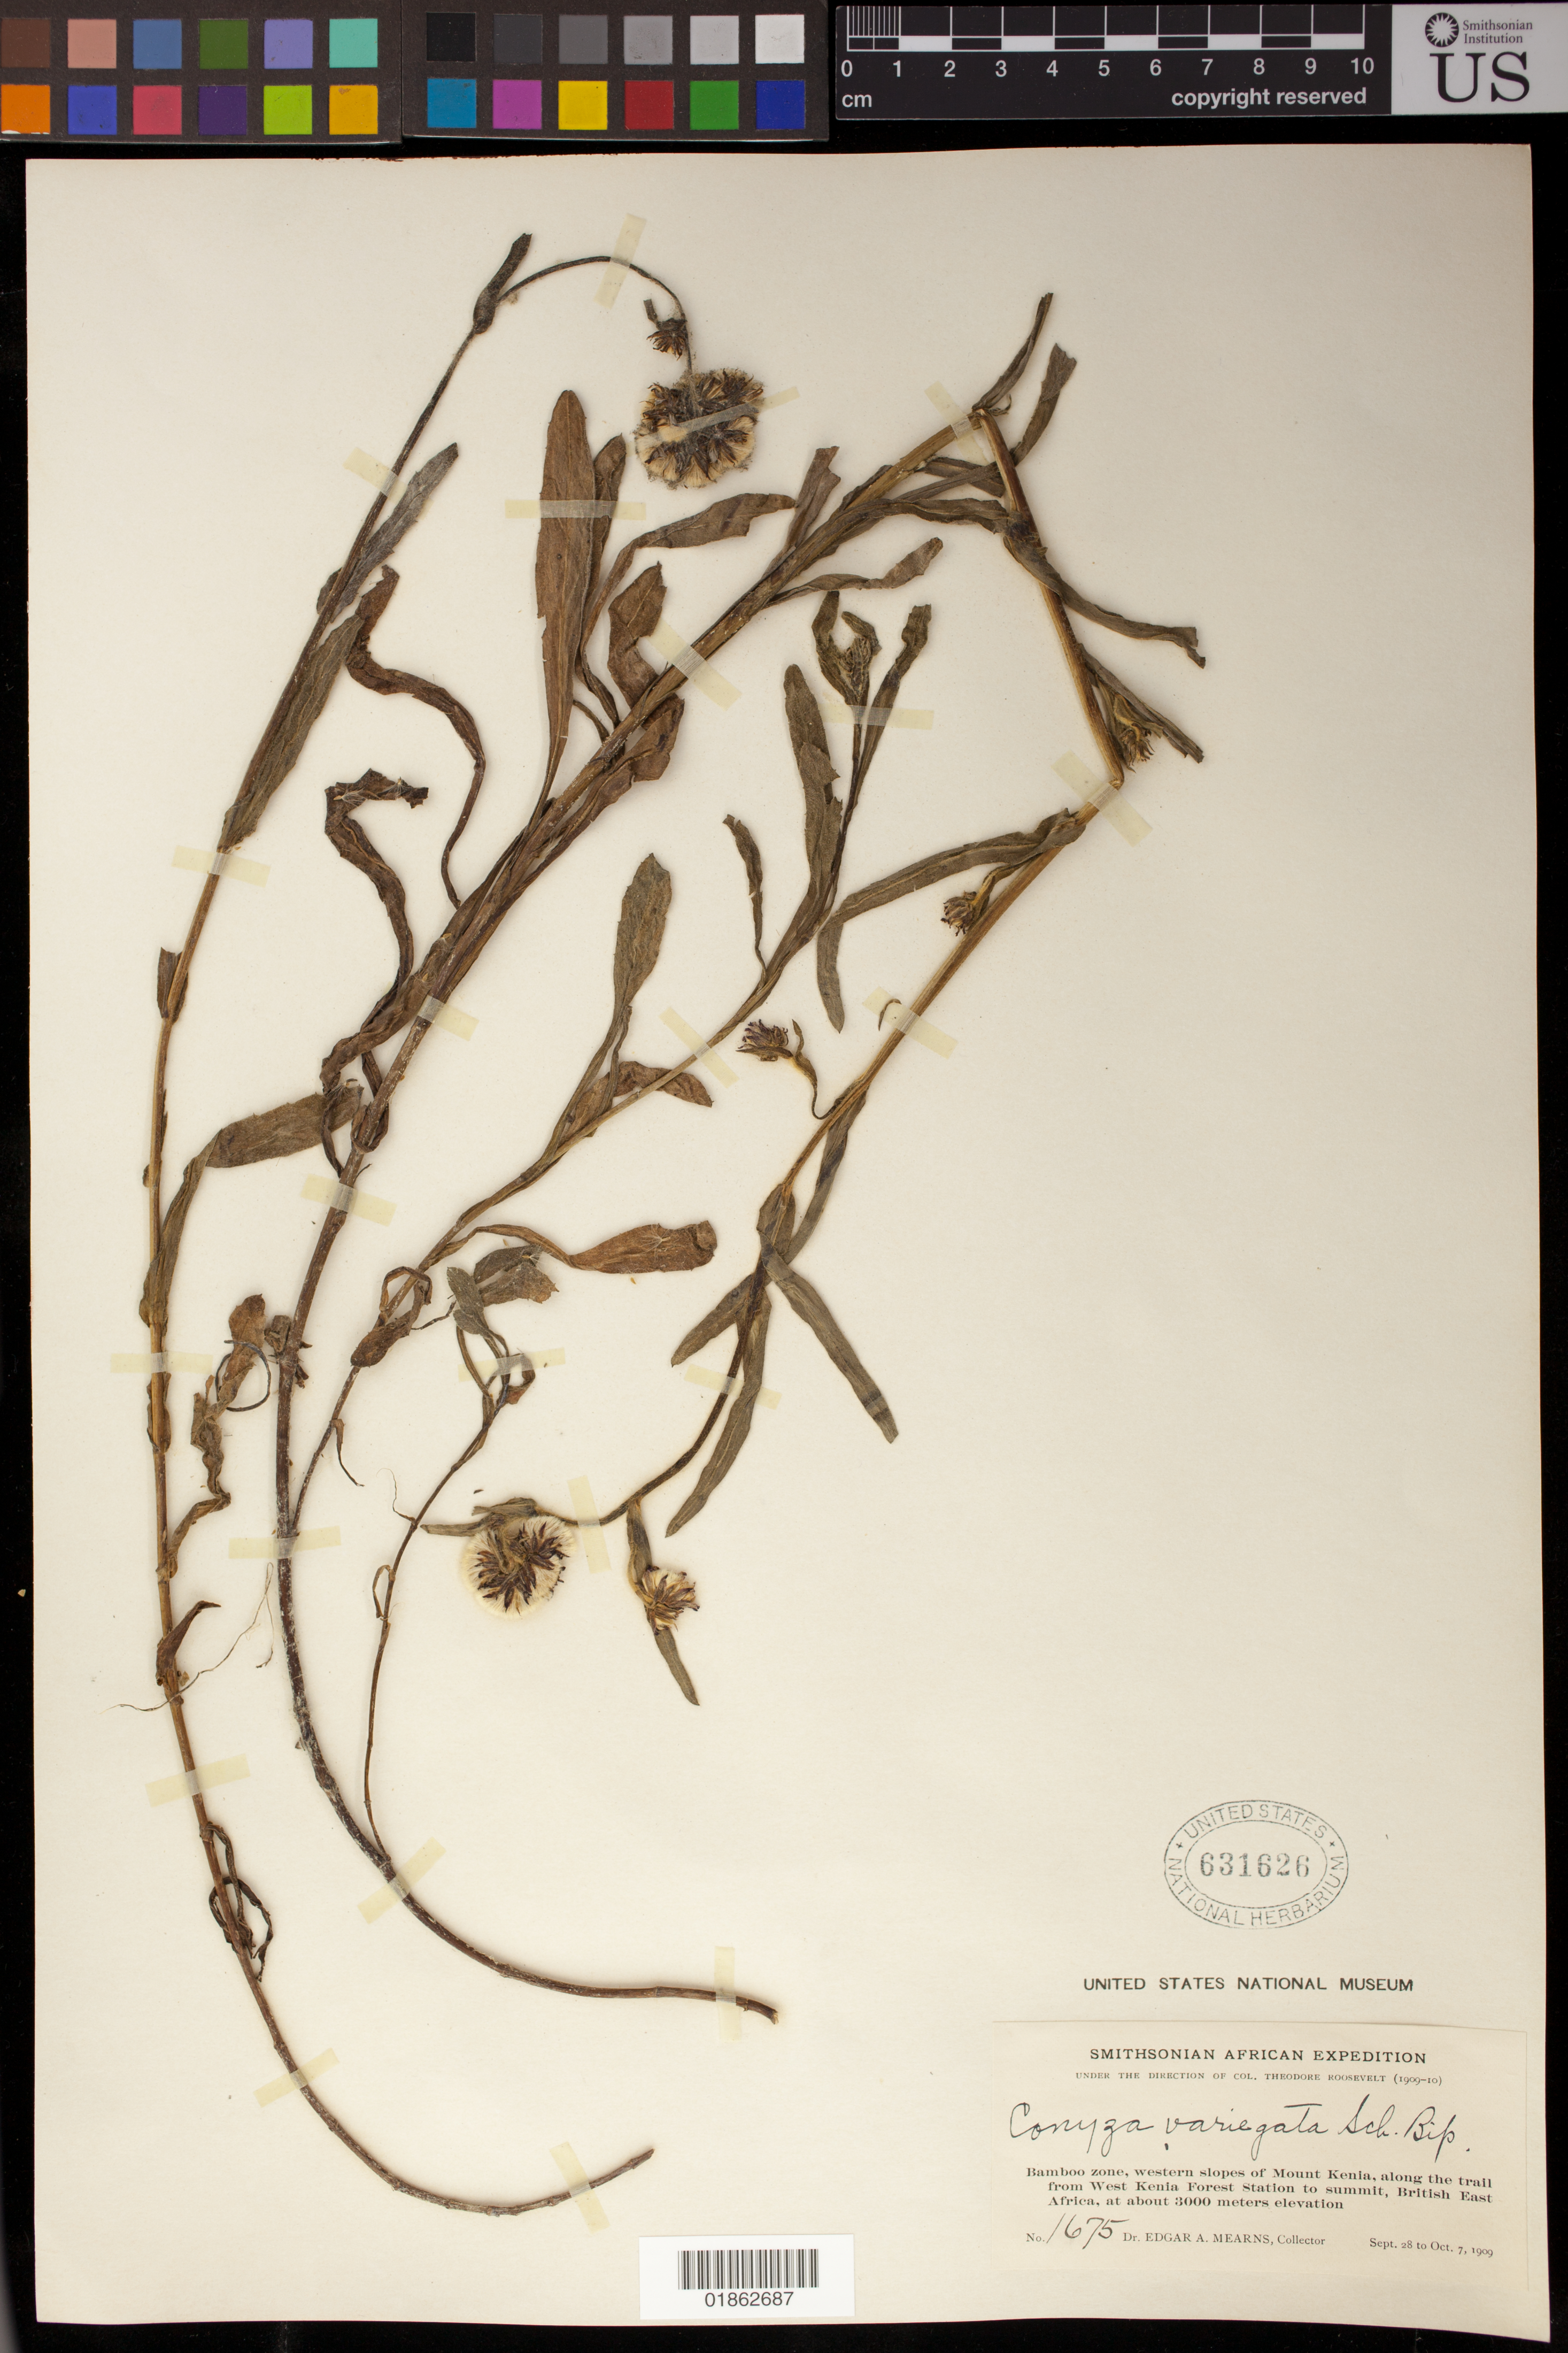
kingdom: Plantae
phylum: Tracheophyta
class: Magnoliopsida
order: Asterales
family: Asteraceae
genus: Conyza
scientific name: Conyza variegata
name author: Sch. Bip. ex A. Rich.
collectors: E. A. Mearns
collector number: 1675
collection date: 1909-09-28/1909-10-07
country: Kenya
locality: Bamboo zone, western slopes of Mount Kenia, along the trail from West Kenia Forest Station to summit, British East Africa.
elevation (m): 3000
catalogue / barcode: US 631626